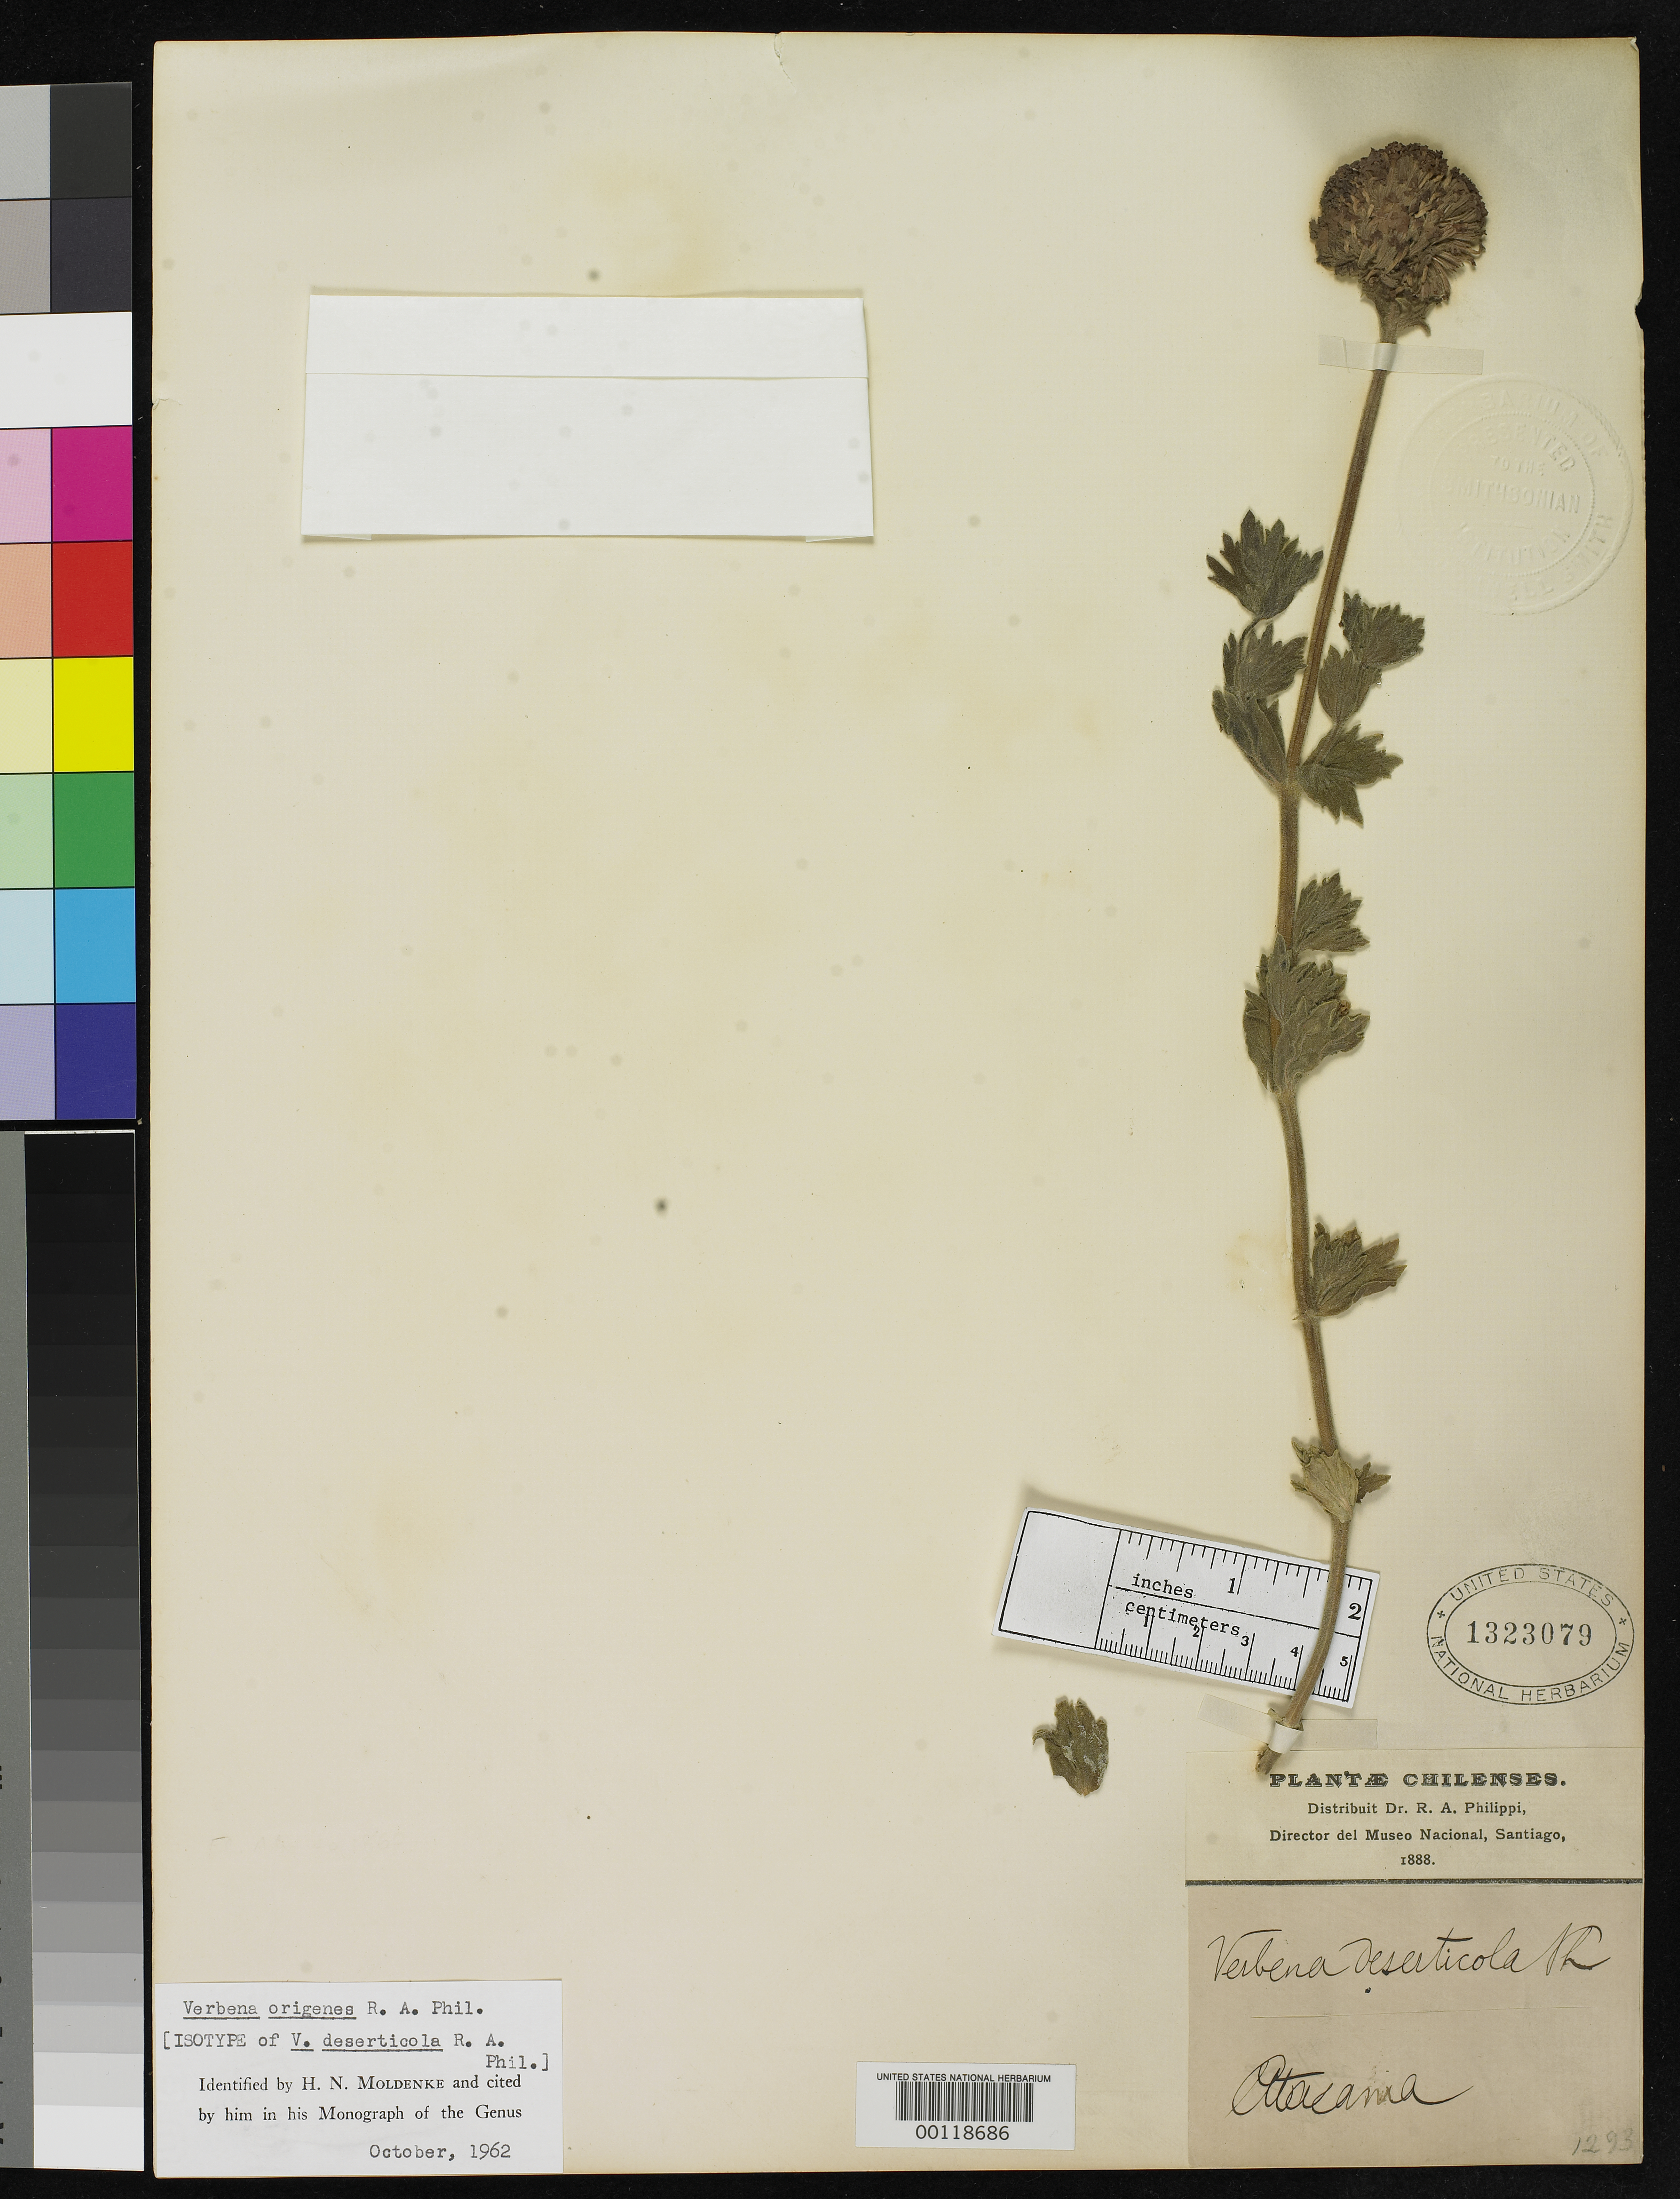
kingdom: Plantae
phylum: Tracheophyta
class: Magnoliopsida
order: Lamiales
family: Verbenaceae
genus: Verbena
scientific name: Verbena deserticola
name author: Phil.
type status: Isotype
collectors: R. A. Philippi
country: Chile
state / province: Atacama (III)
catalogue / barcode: US 1323079